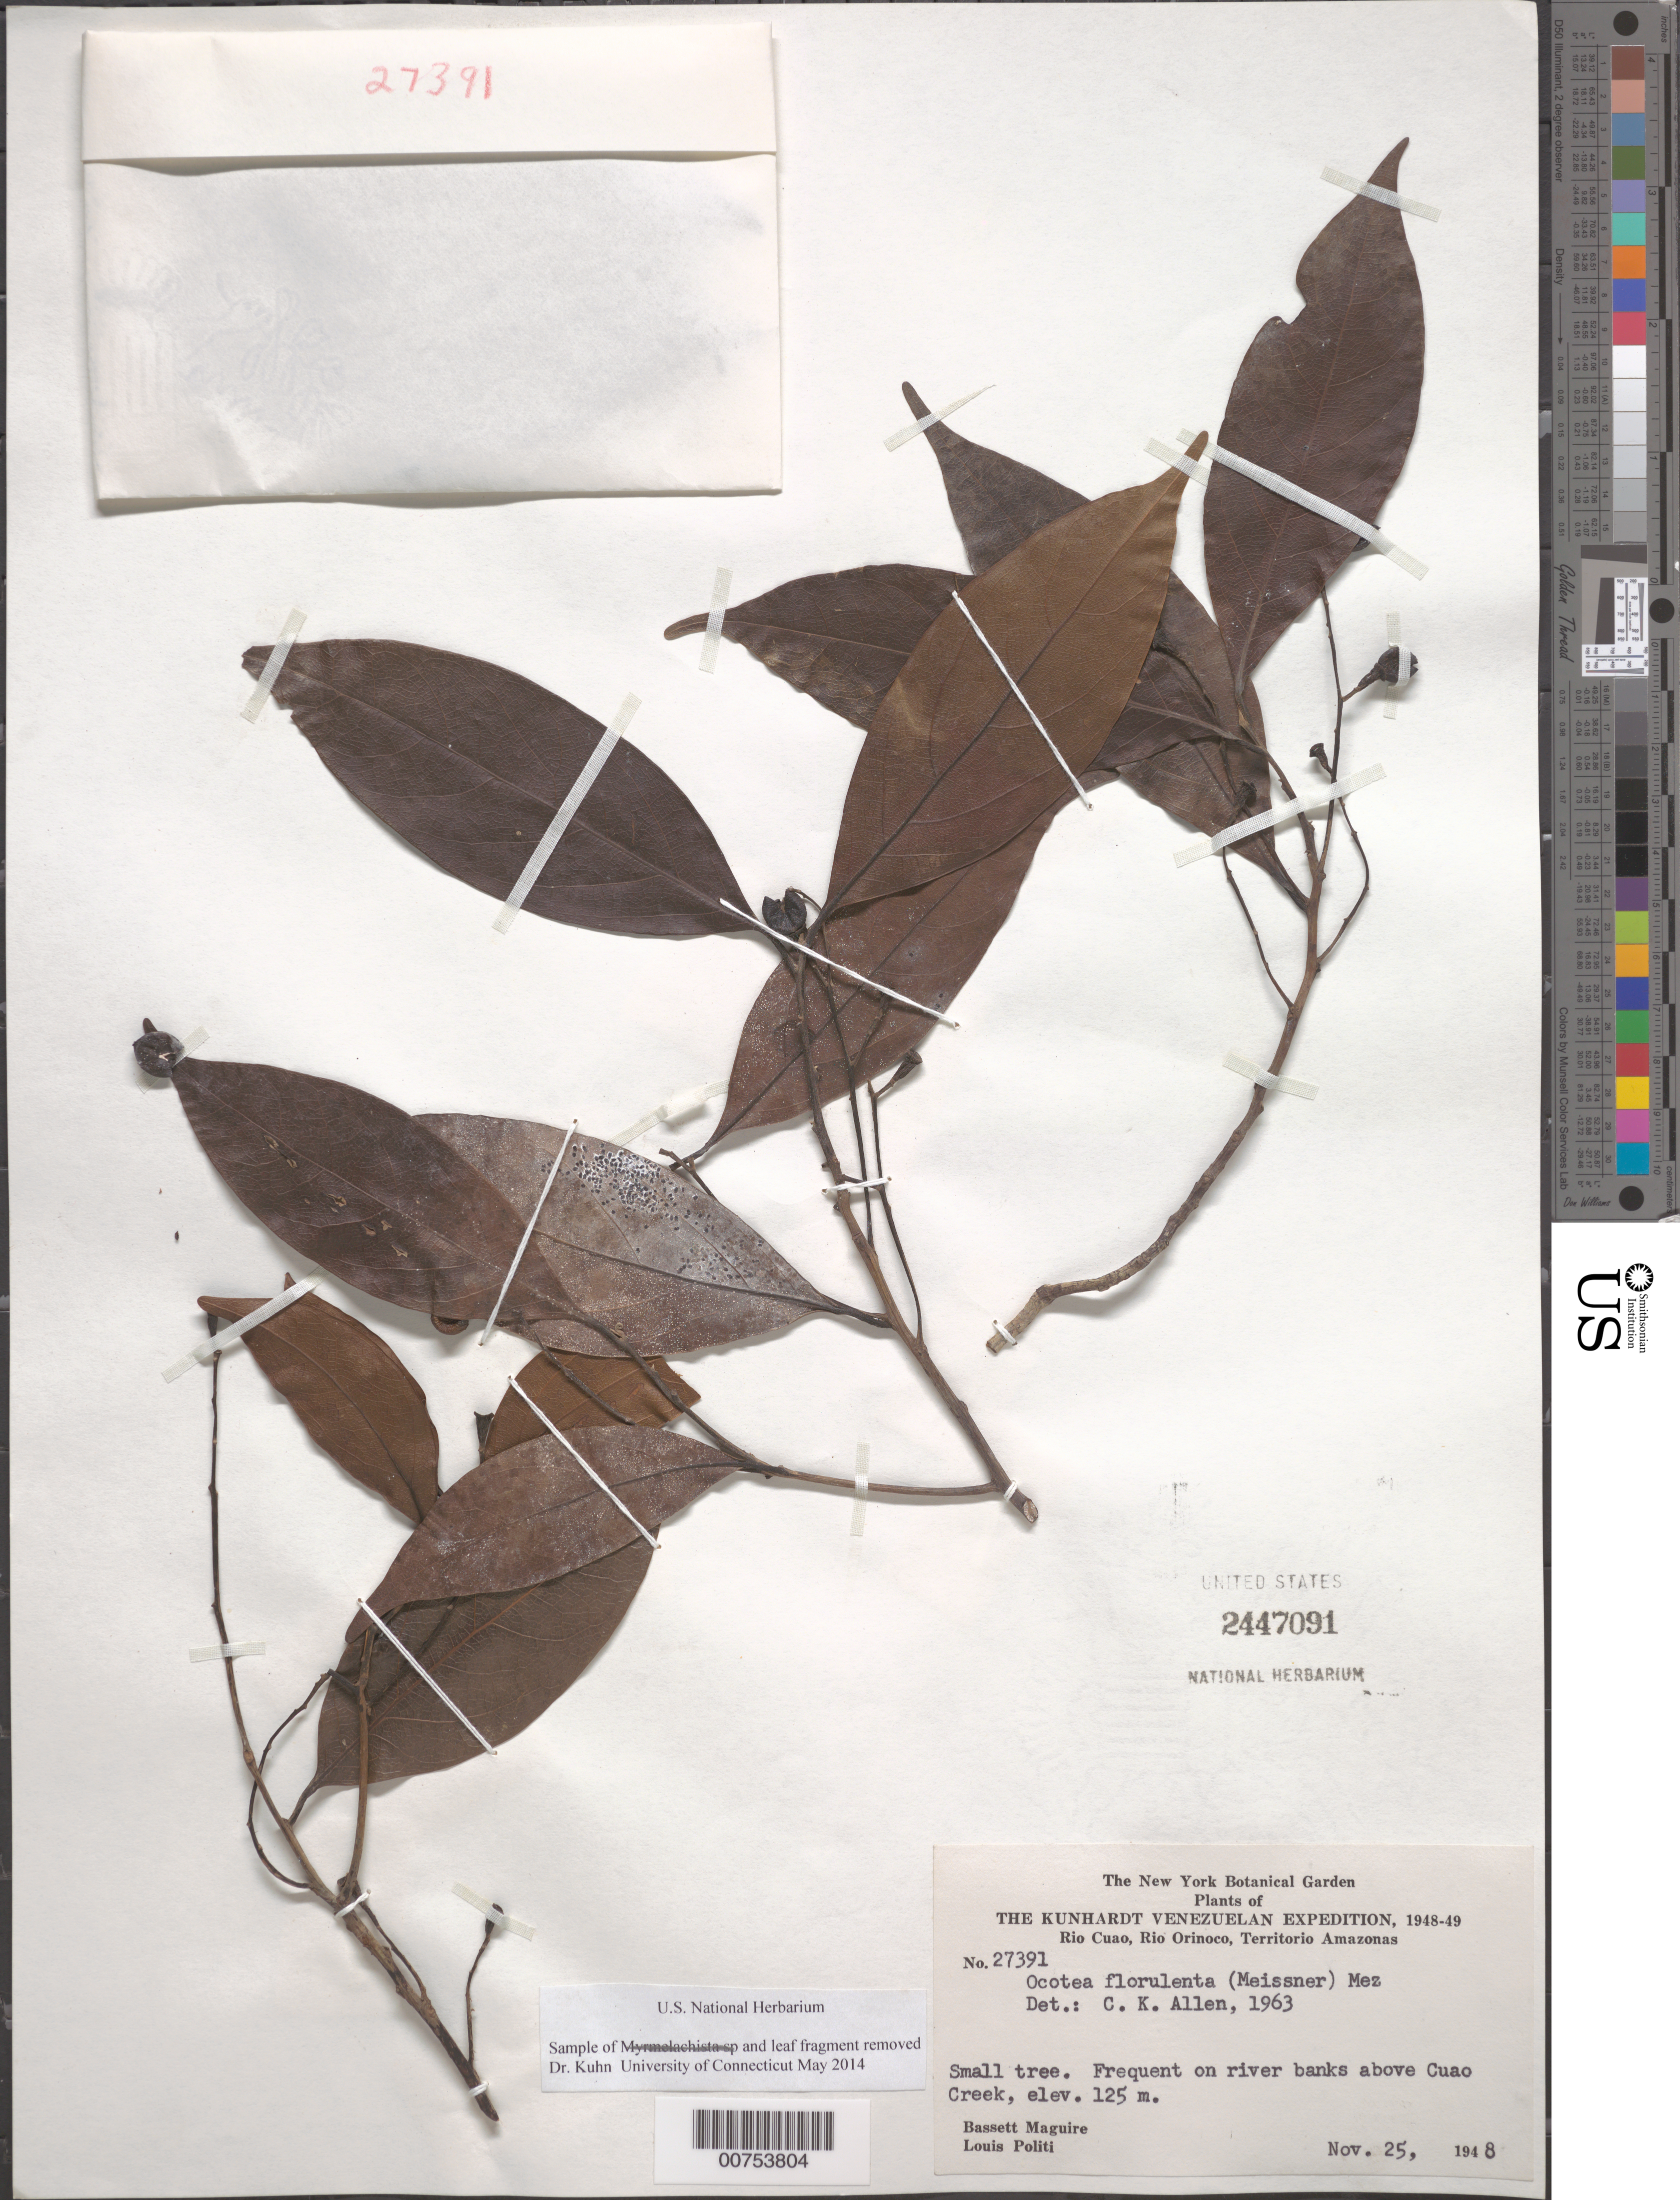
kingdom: Plantae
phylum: Tracheophyta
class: Magnoliopsida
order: Laurales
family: Lauraceae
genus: Ocotea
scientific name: Ocotea florulenta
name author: (Hieron.) Mez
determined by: Allen, C. K.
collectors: B. Maguire & L. Politi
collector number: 27391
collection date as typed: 25-Nov-48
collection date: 1948-11-25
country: Venezuela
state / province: Amazonas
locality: Río Cuao, Río Orinoco, above Cuao Creek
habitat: Riverbanks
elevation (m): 145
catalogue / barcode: US 2447091